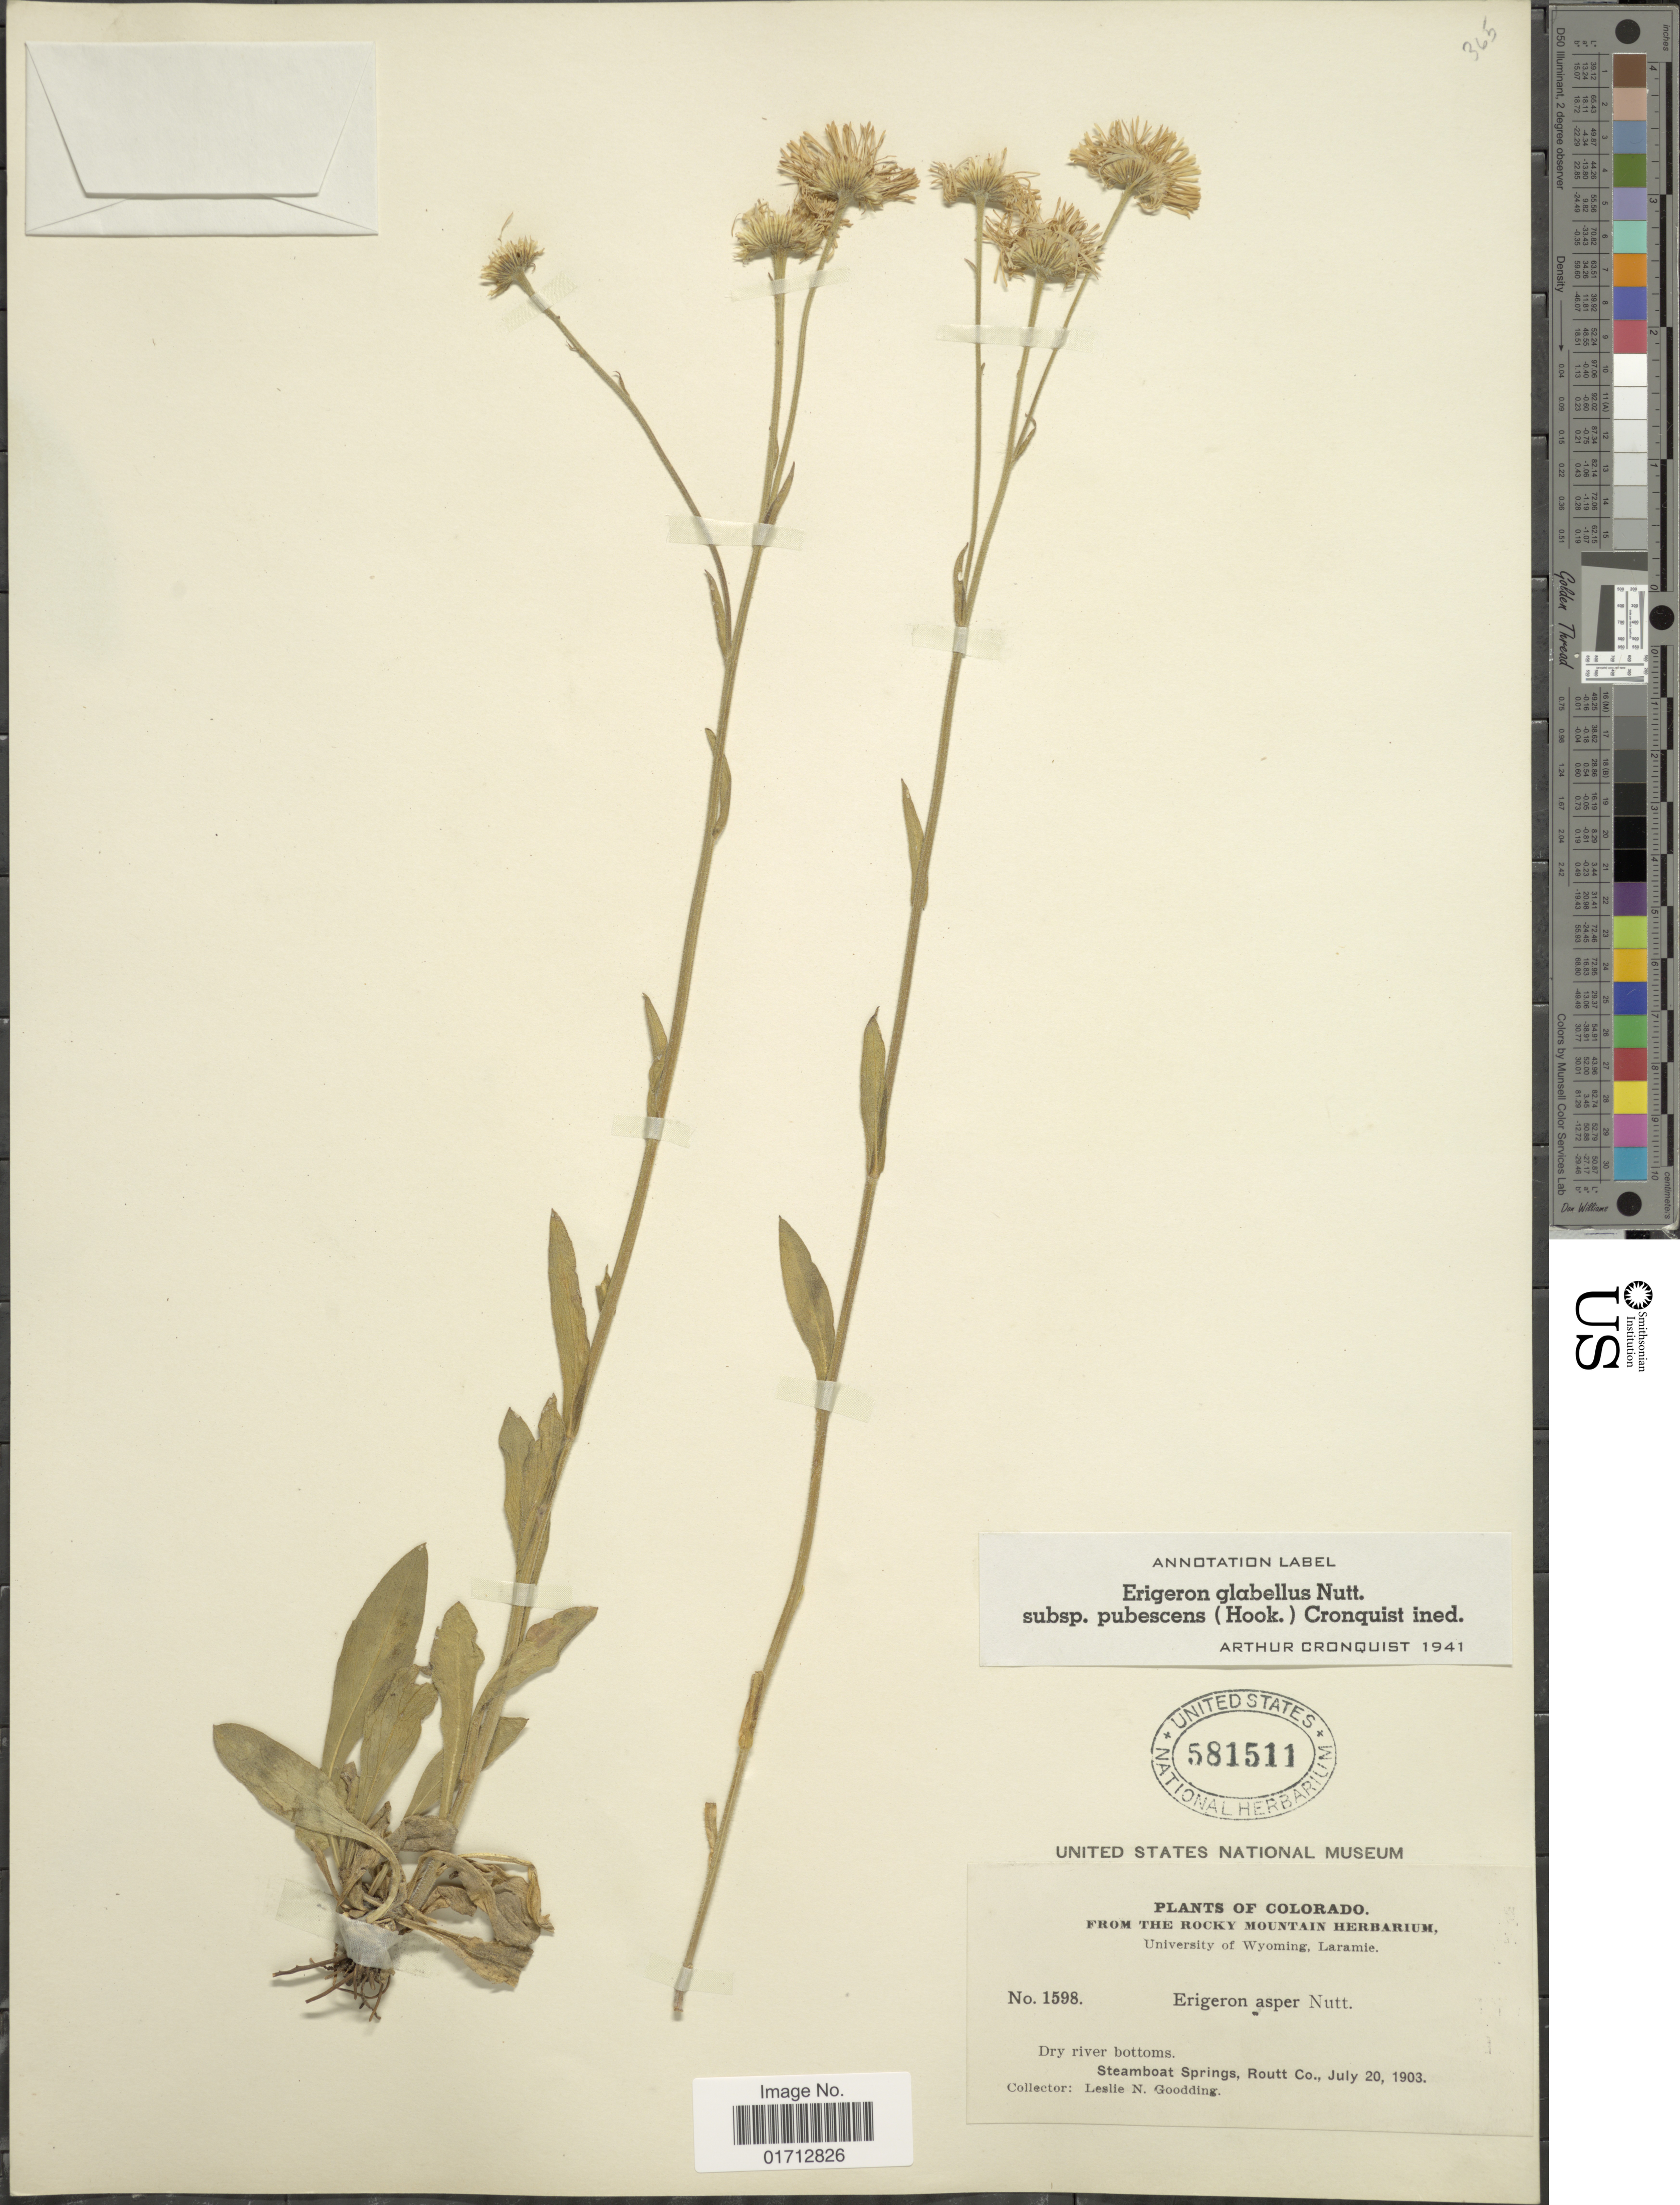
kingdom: Plantae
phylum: Tracheophyta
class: Magnoliopsida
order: Asterales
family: Asteraceae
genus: Erigeron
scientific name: Erigeron glabellus subsp. pubescens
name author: (Hook.) Cronq.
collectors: L. N. Goodding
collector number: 1598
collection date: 1903-07-20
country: United States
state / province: Colorado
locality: Steamboat Springs, Routt Co.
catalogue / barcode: US 581511